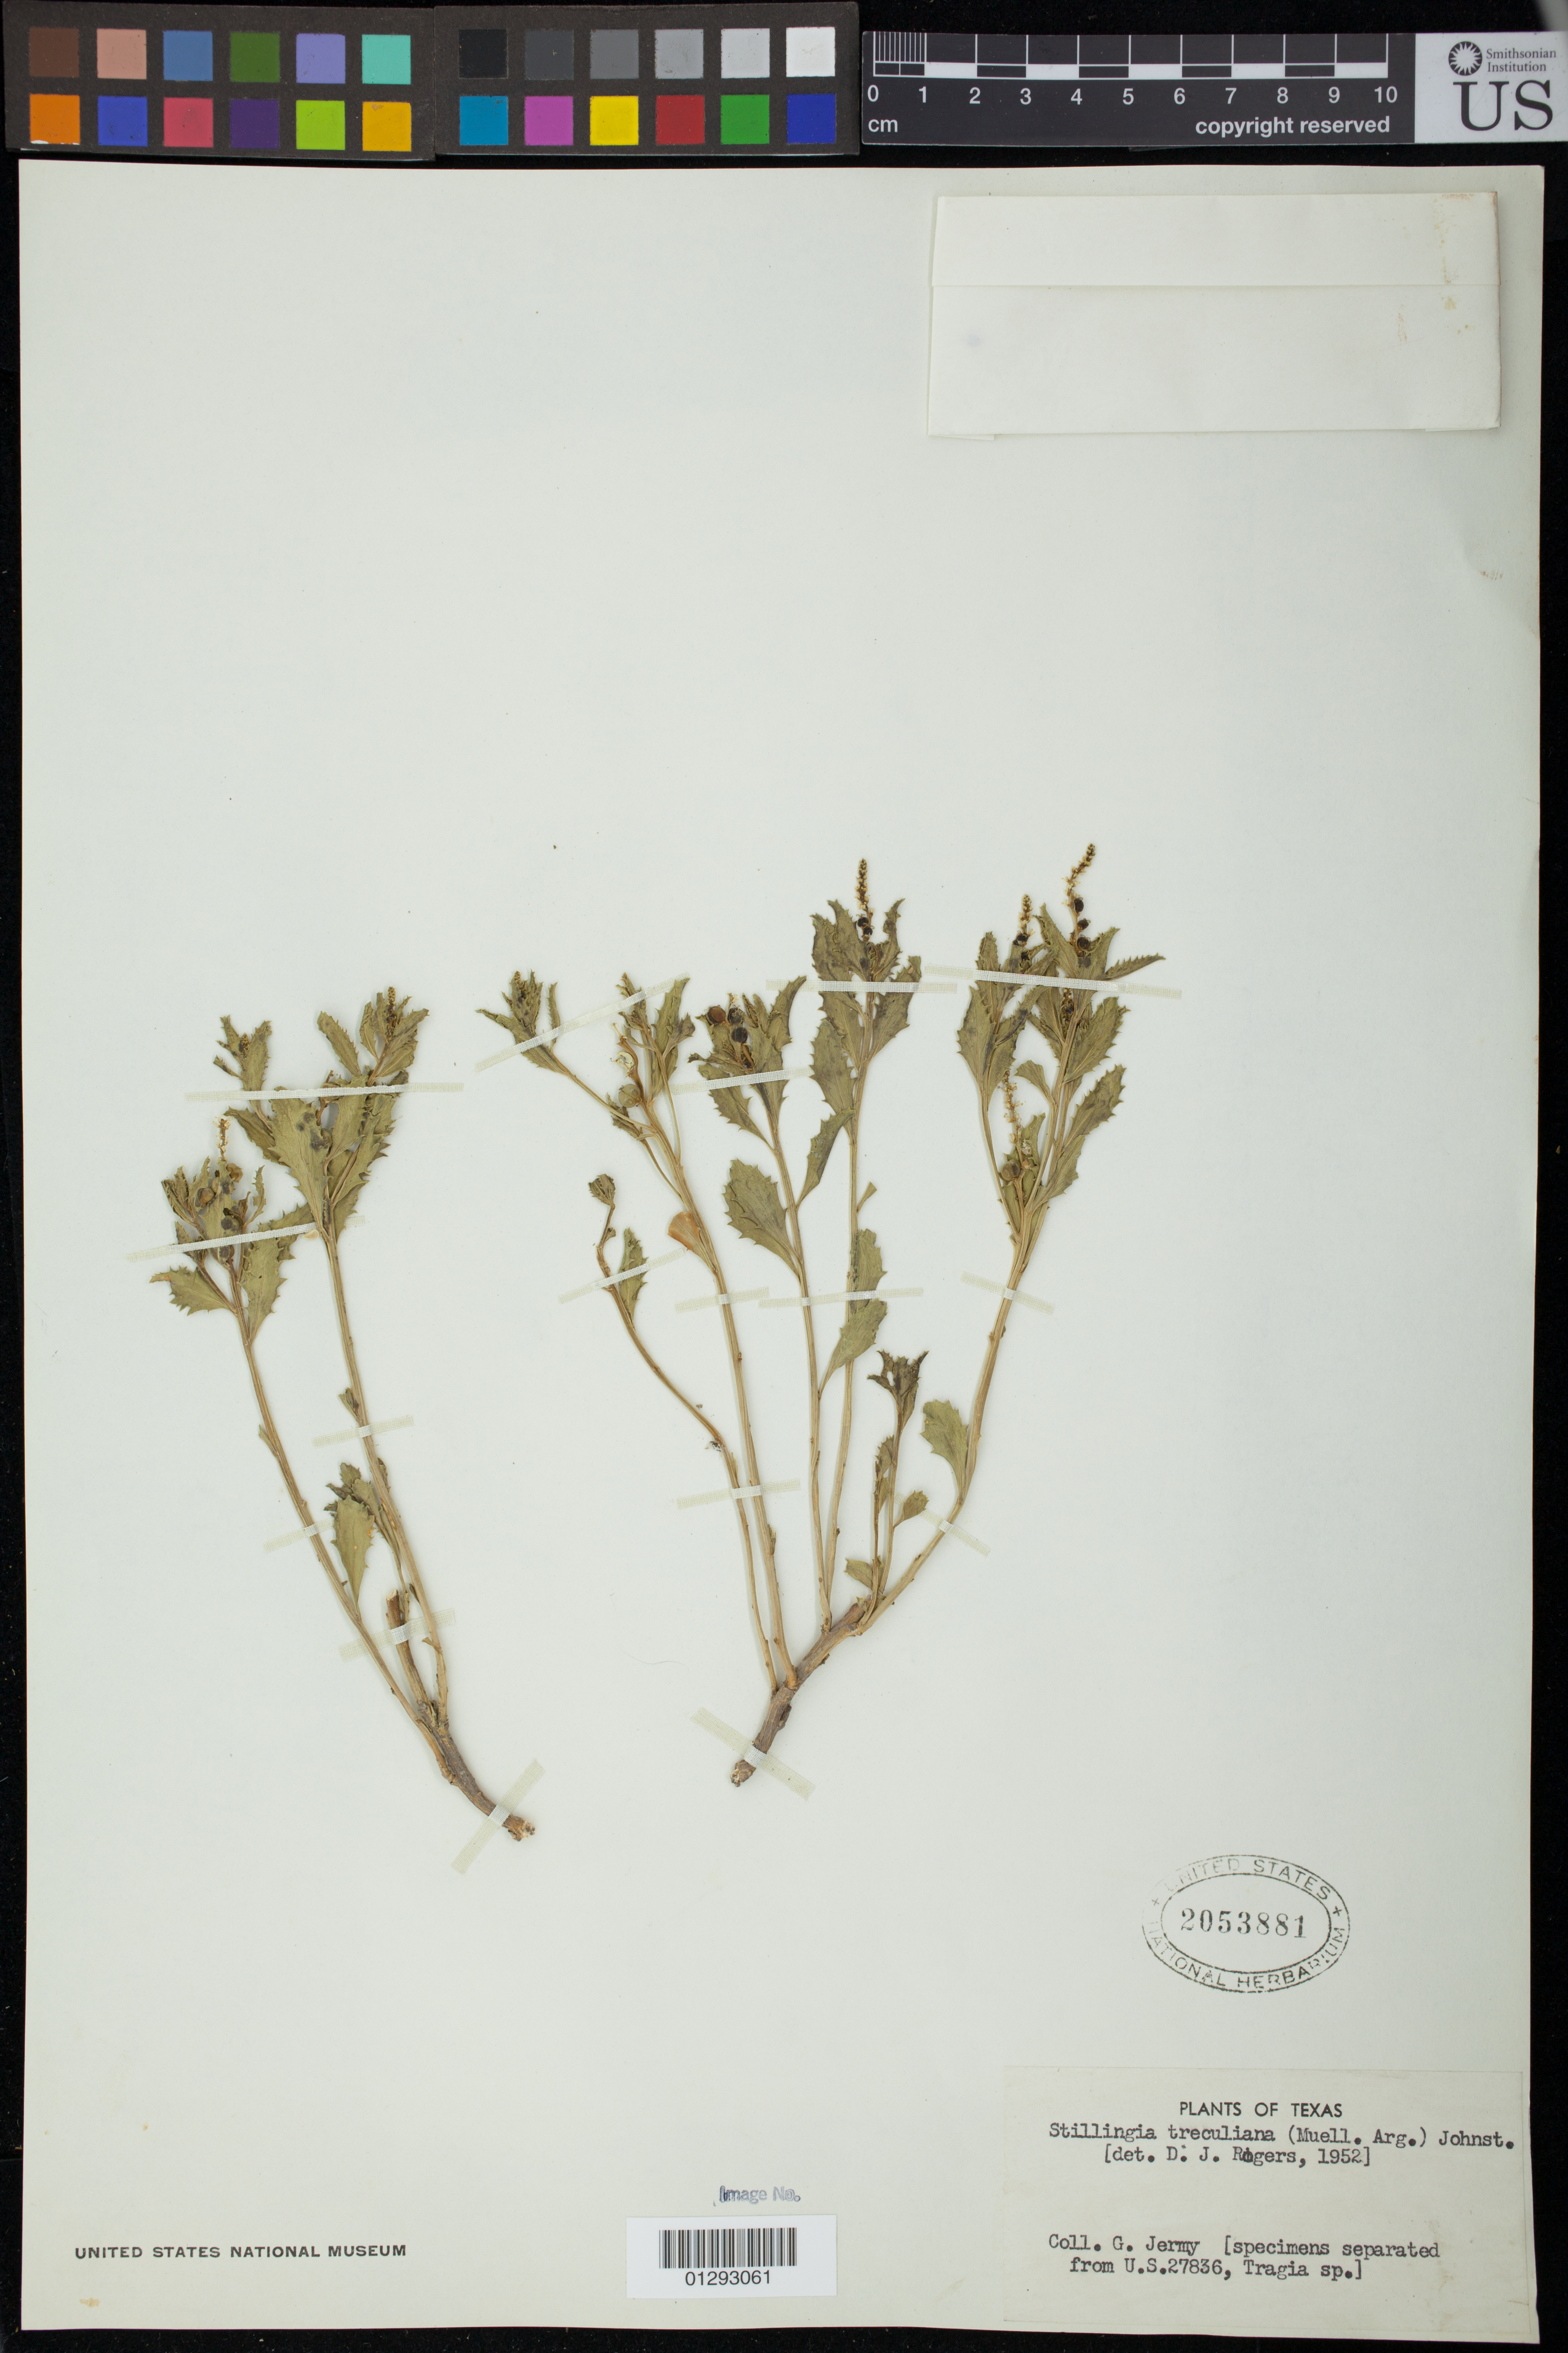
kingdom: Plantae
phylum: Tracheophyta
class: Magnoliopsida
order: Malpighiales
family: Euphorbiaceae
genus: Stillingia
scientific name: Stillingia treculiana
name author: (Müll. Arg.) I.M. Johnst.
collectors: G. Jermy (herb.)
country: United States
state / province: Texas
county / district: Bexar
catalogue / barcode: US 2053881